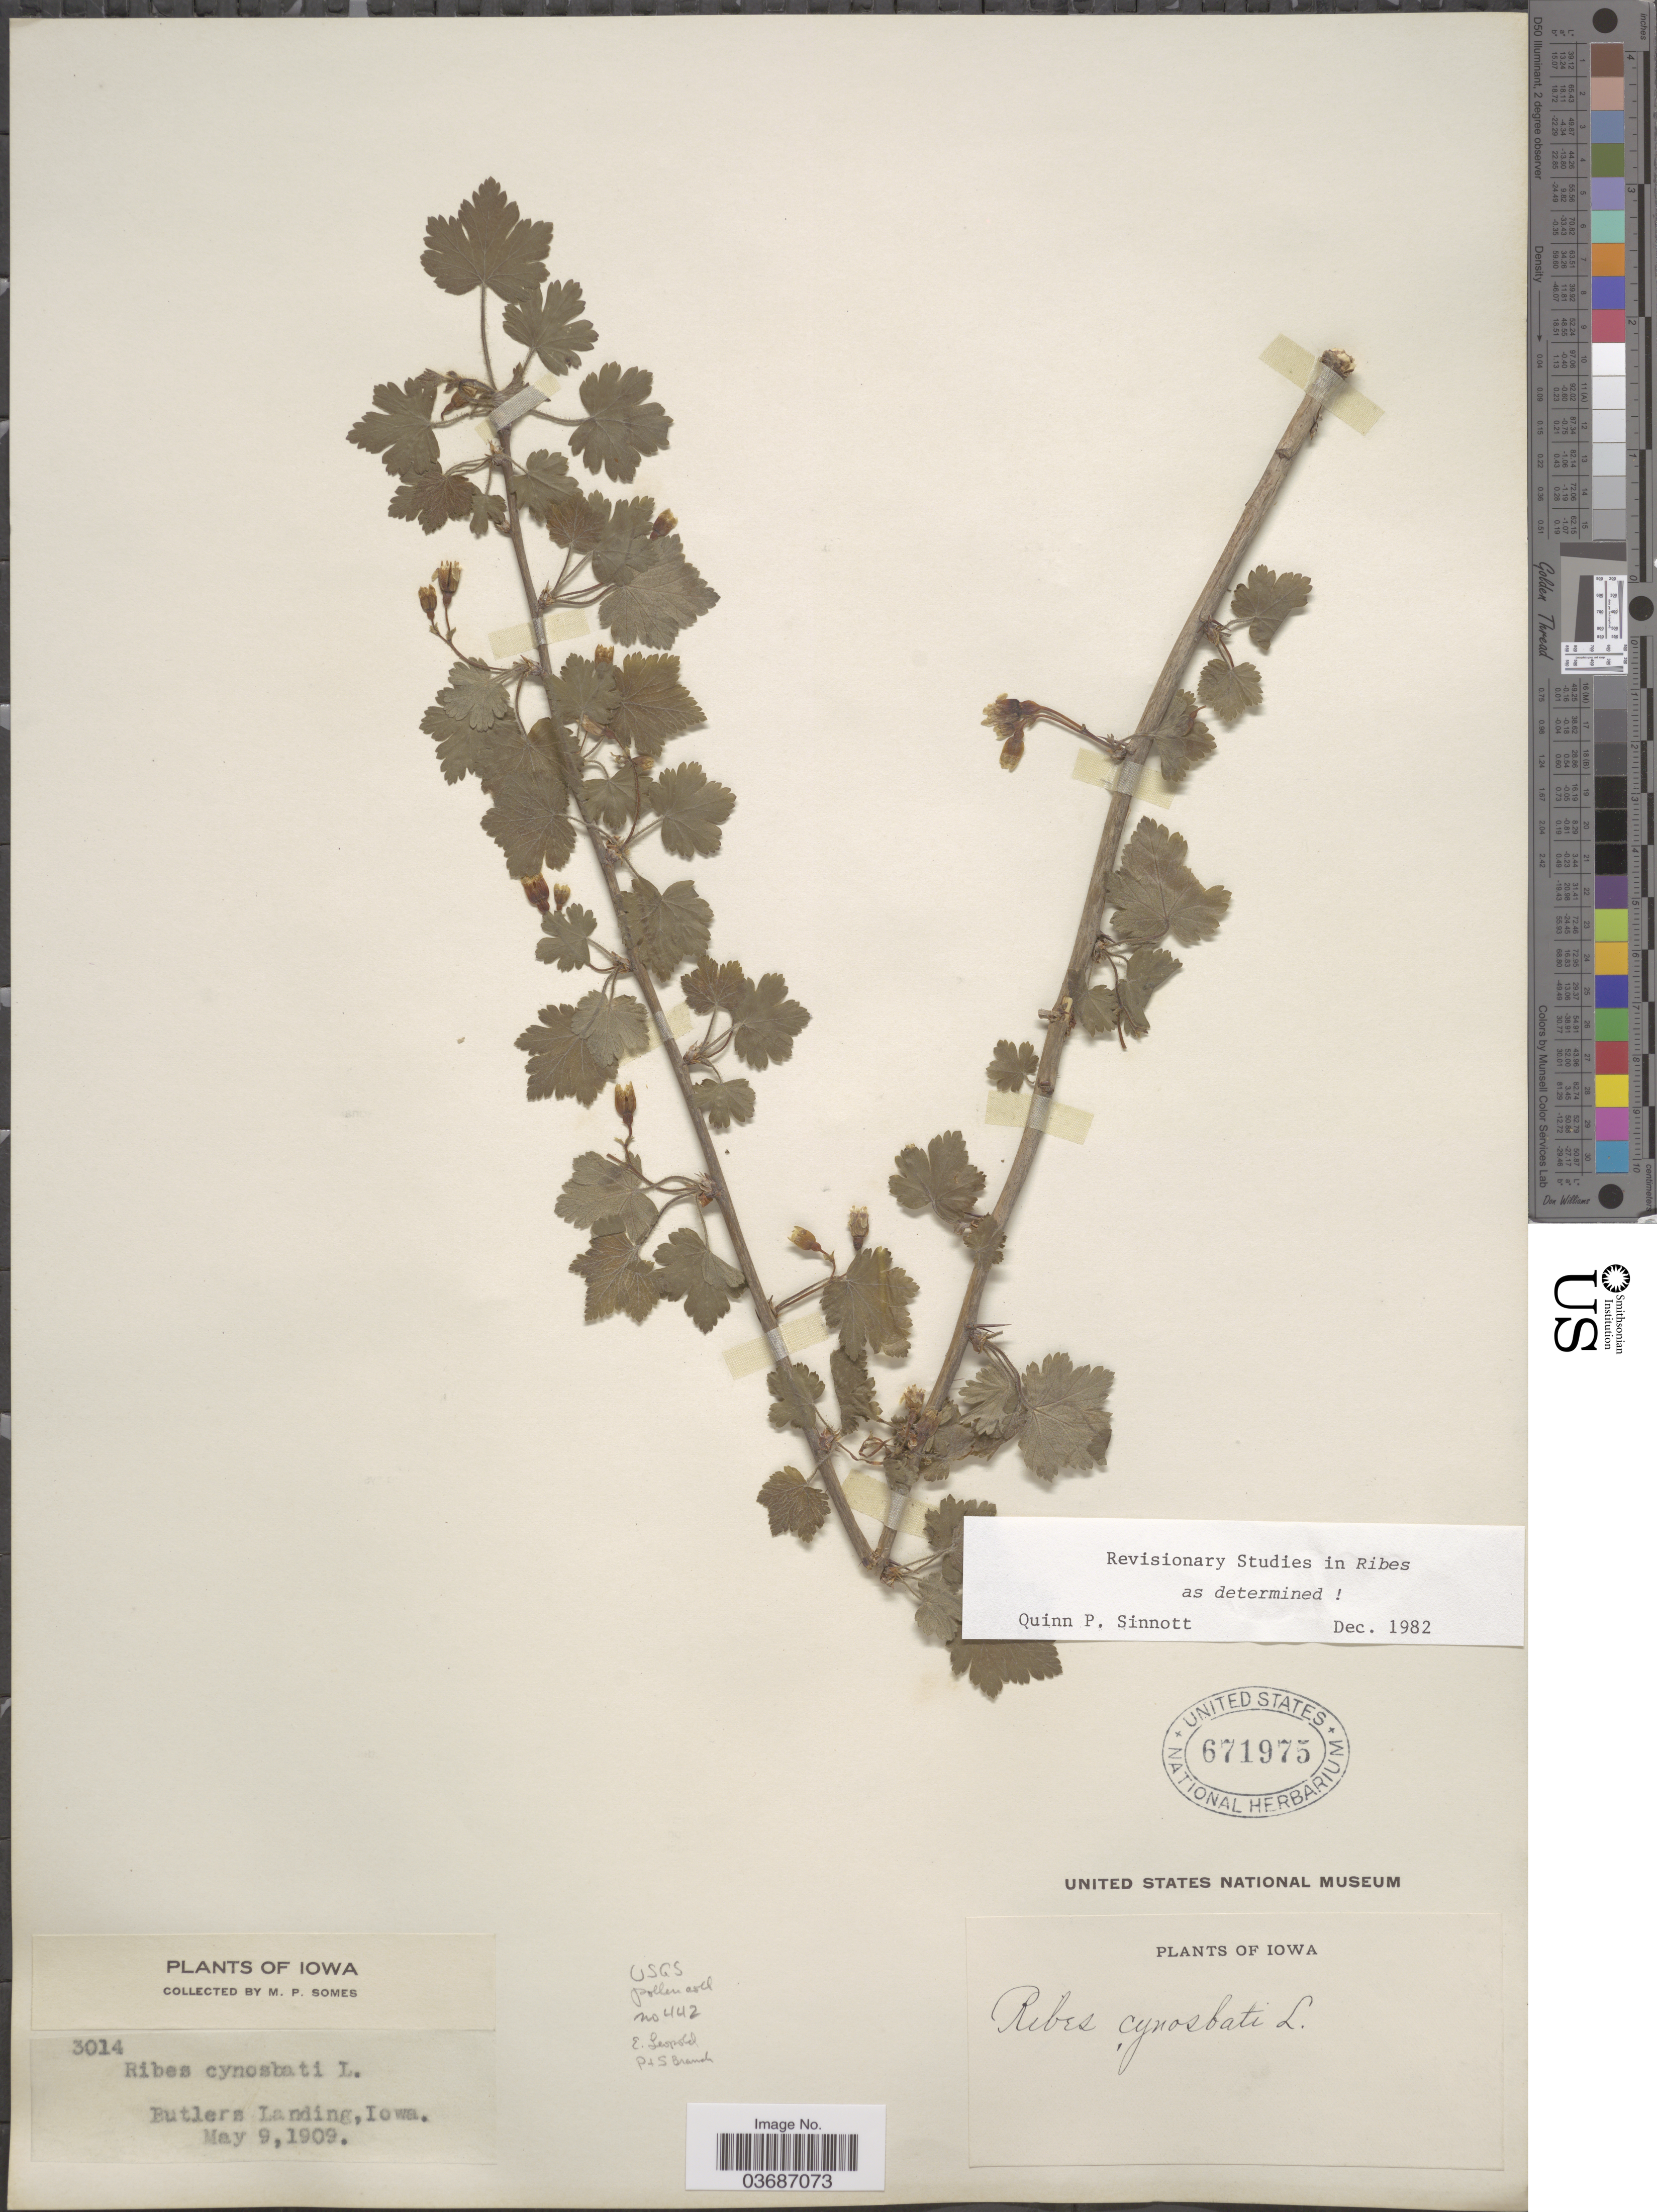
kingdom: Plantae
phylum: Tracheophyta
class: Magnoliopsida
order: Saxifragales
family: Grossulariaceae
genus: Ribes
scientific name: Ribes cynosbati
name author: L.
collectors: M. Somes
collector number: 3014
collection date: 1909-05-09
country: United States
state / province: Iowa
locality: Butlers Landing.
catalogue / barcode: US 671975